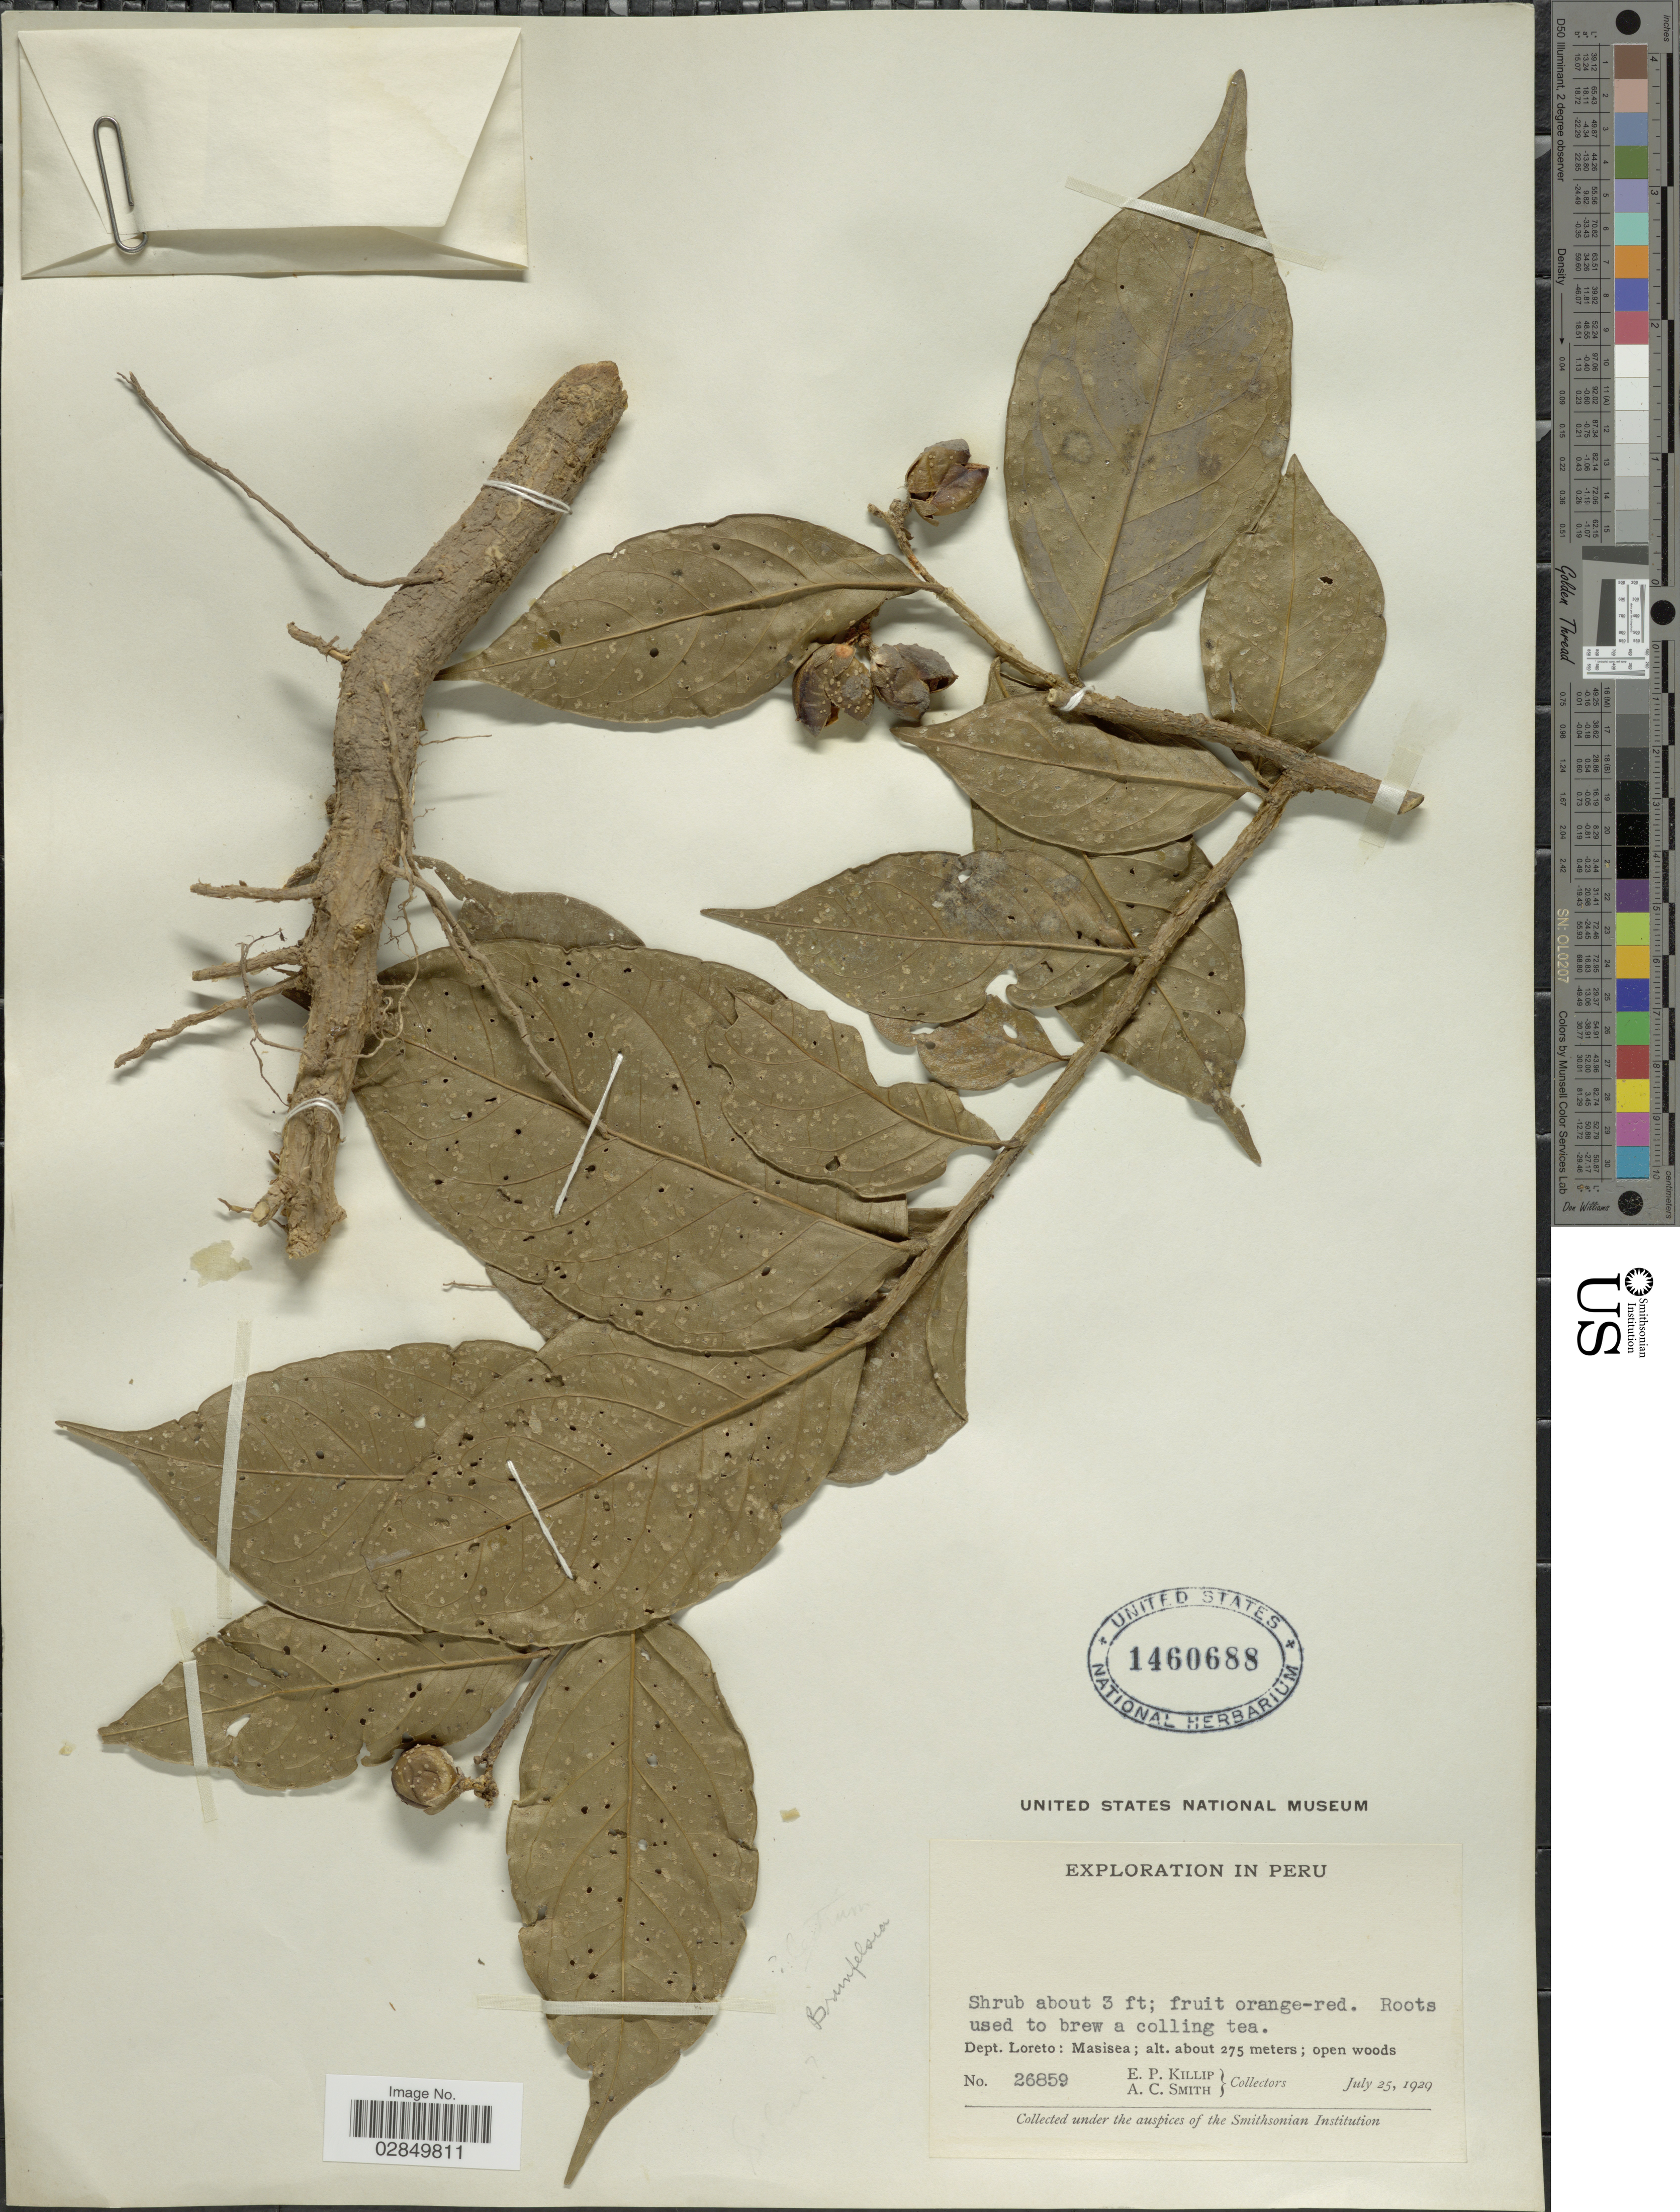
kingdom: Plantae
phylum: Tracheophyta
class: Magnoliopsida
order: Solanales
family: Solanaceae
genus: Brunfelsia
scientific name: Brunfelsia sp.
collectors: E. P. Killip & A. C. Smith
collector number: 26859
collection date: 1929-07-25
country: Peru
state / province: Loreto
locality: Dept. Loreto, Masisea.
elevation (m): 275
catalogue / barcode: US 1460688